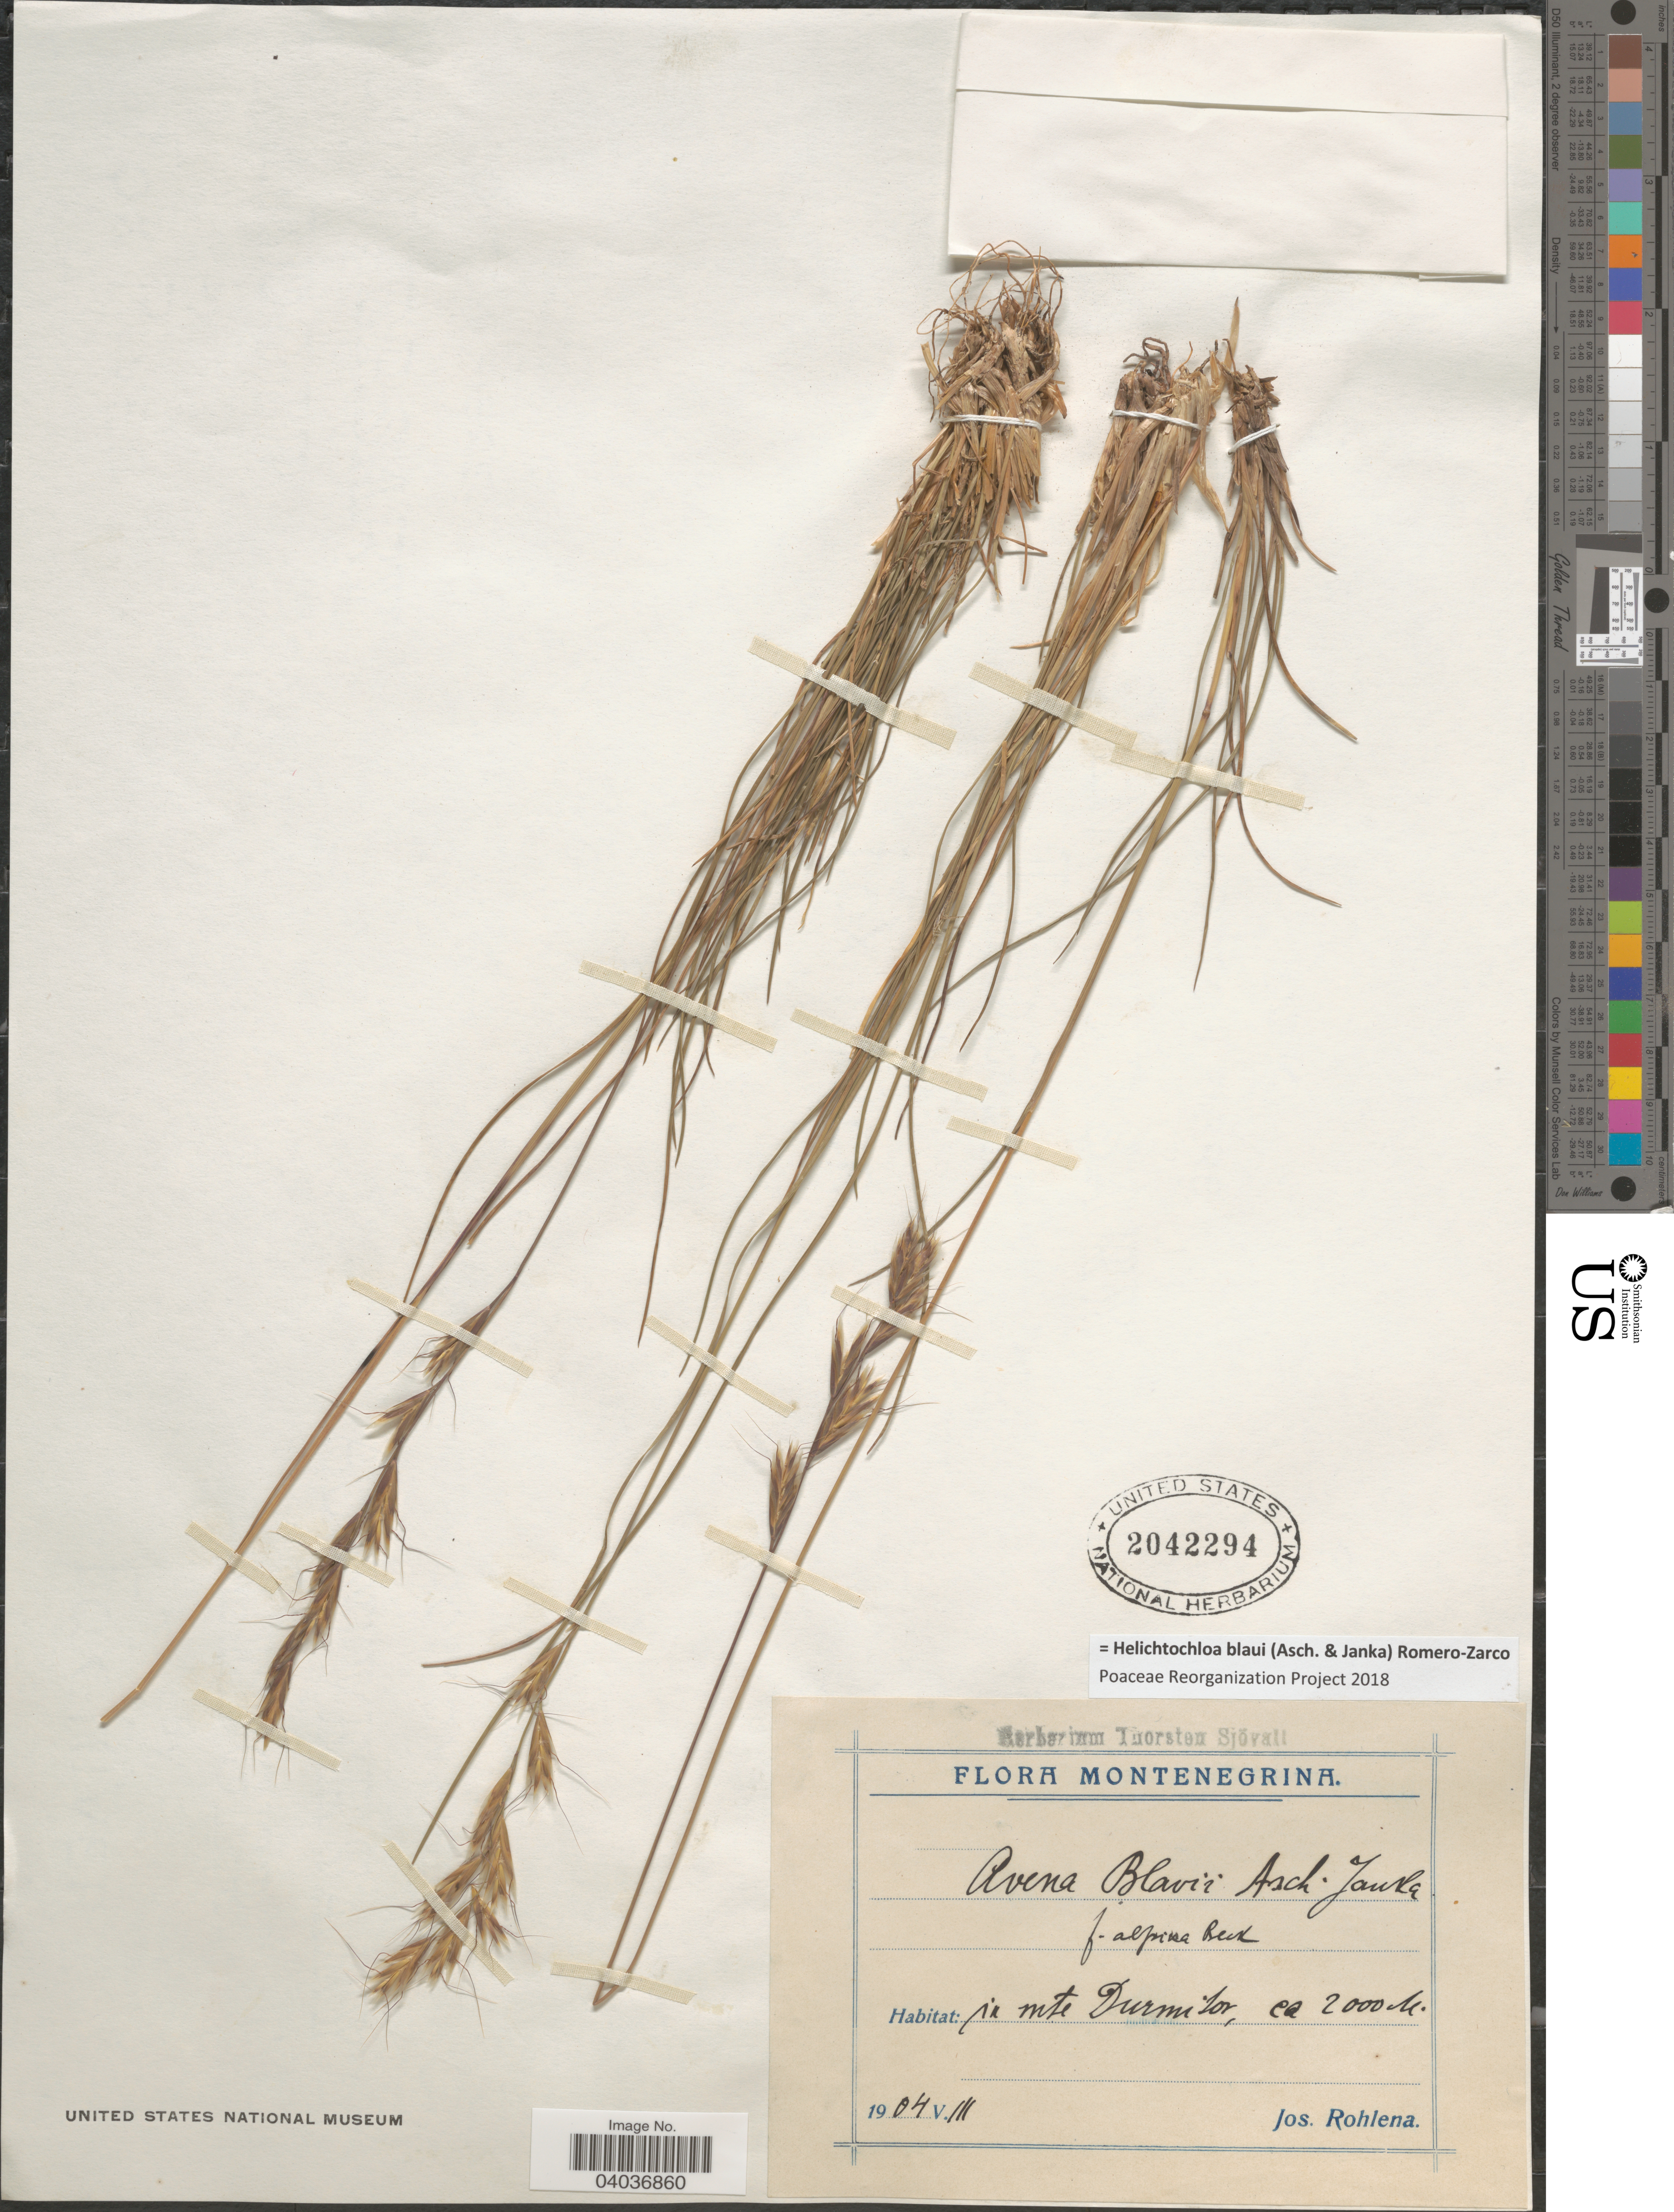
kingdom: Plantae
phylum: Tracheophyta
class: Liliopsida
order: Poales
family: Poaceae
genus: Helictochloa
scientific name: Helictochloa blaui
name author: (Asch. & Janka) Romero-Zarco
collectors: J. Rohlena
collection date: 1904-08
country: Montenegro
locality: Montenegrina. In mte Durmitor.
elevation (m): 2000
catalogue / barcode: US 2042294